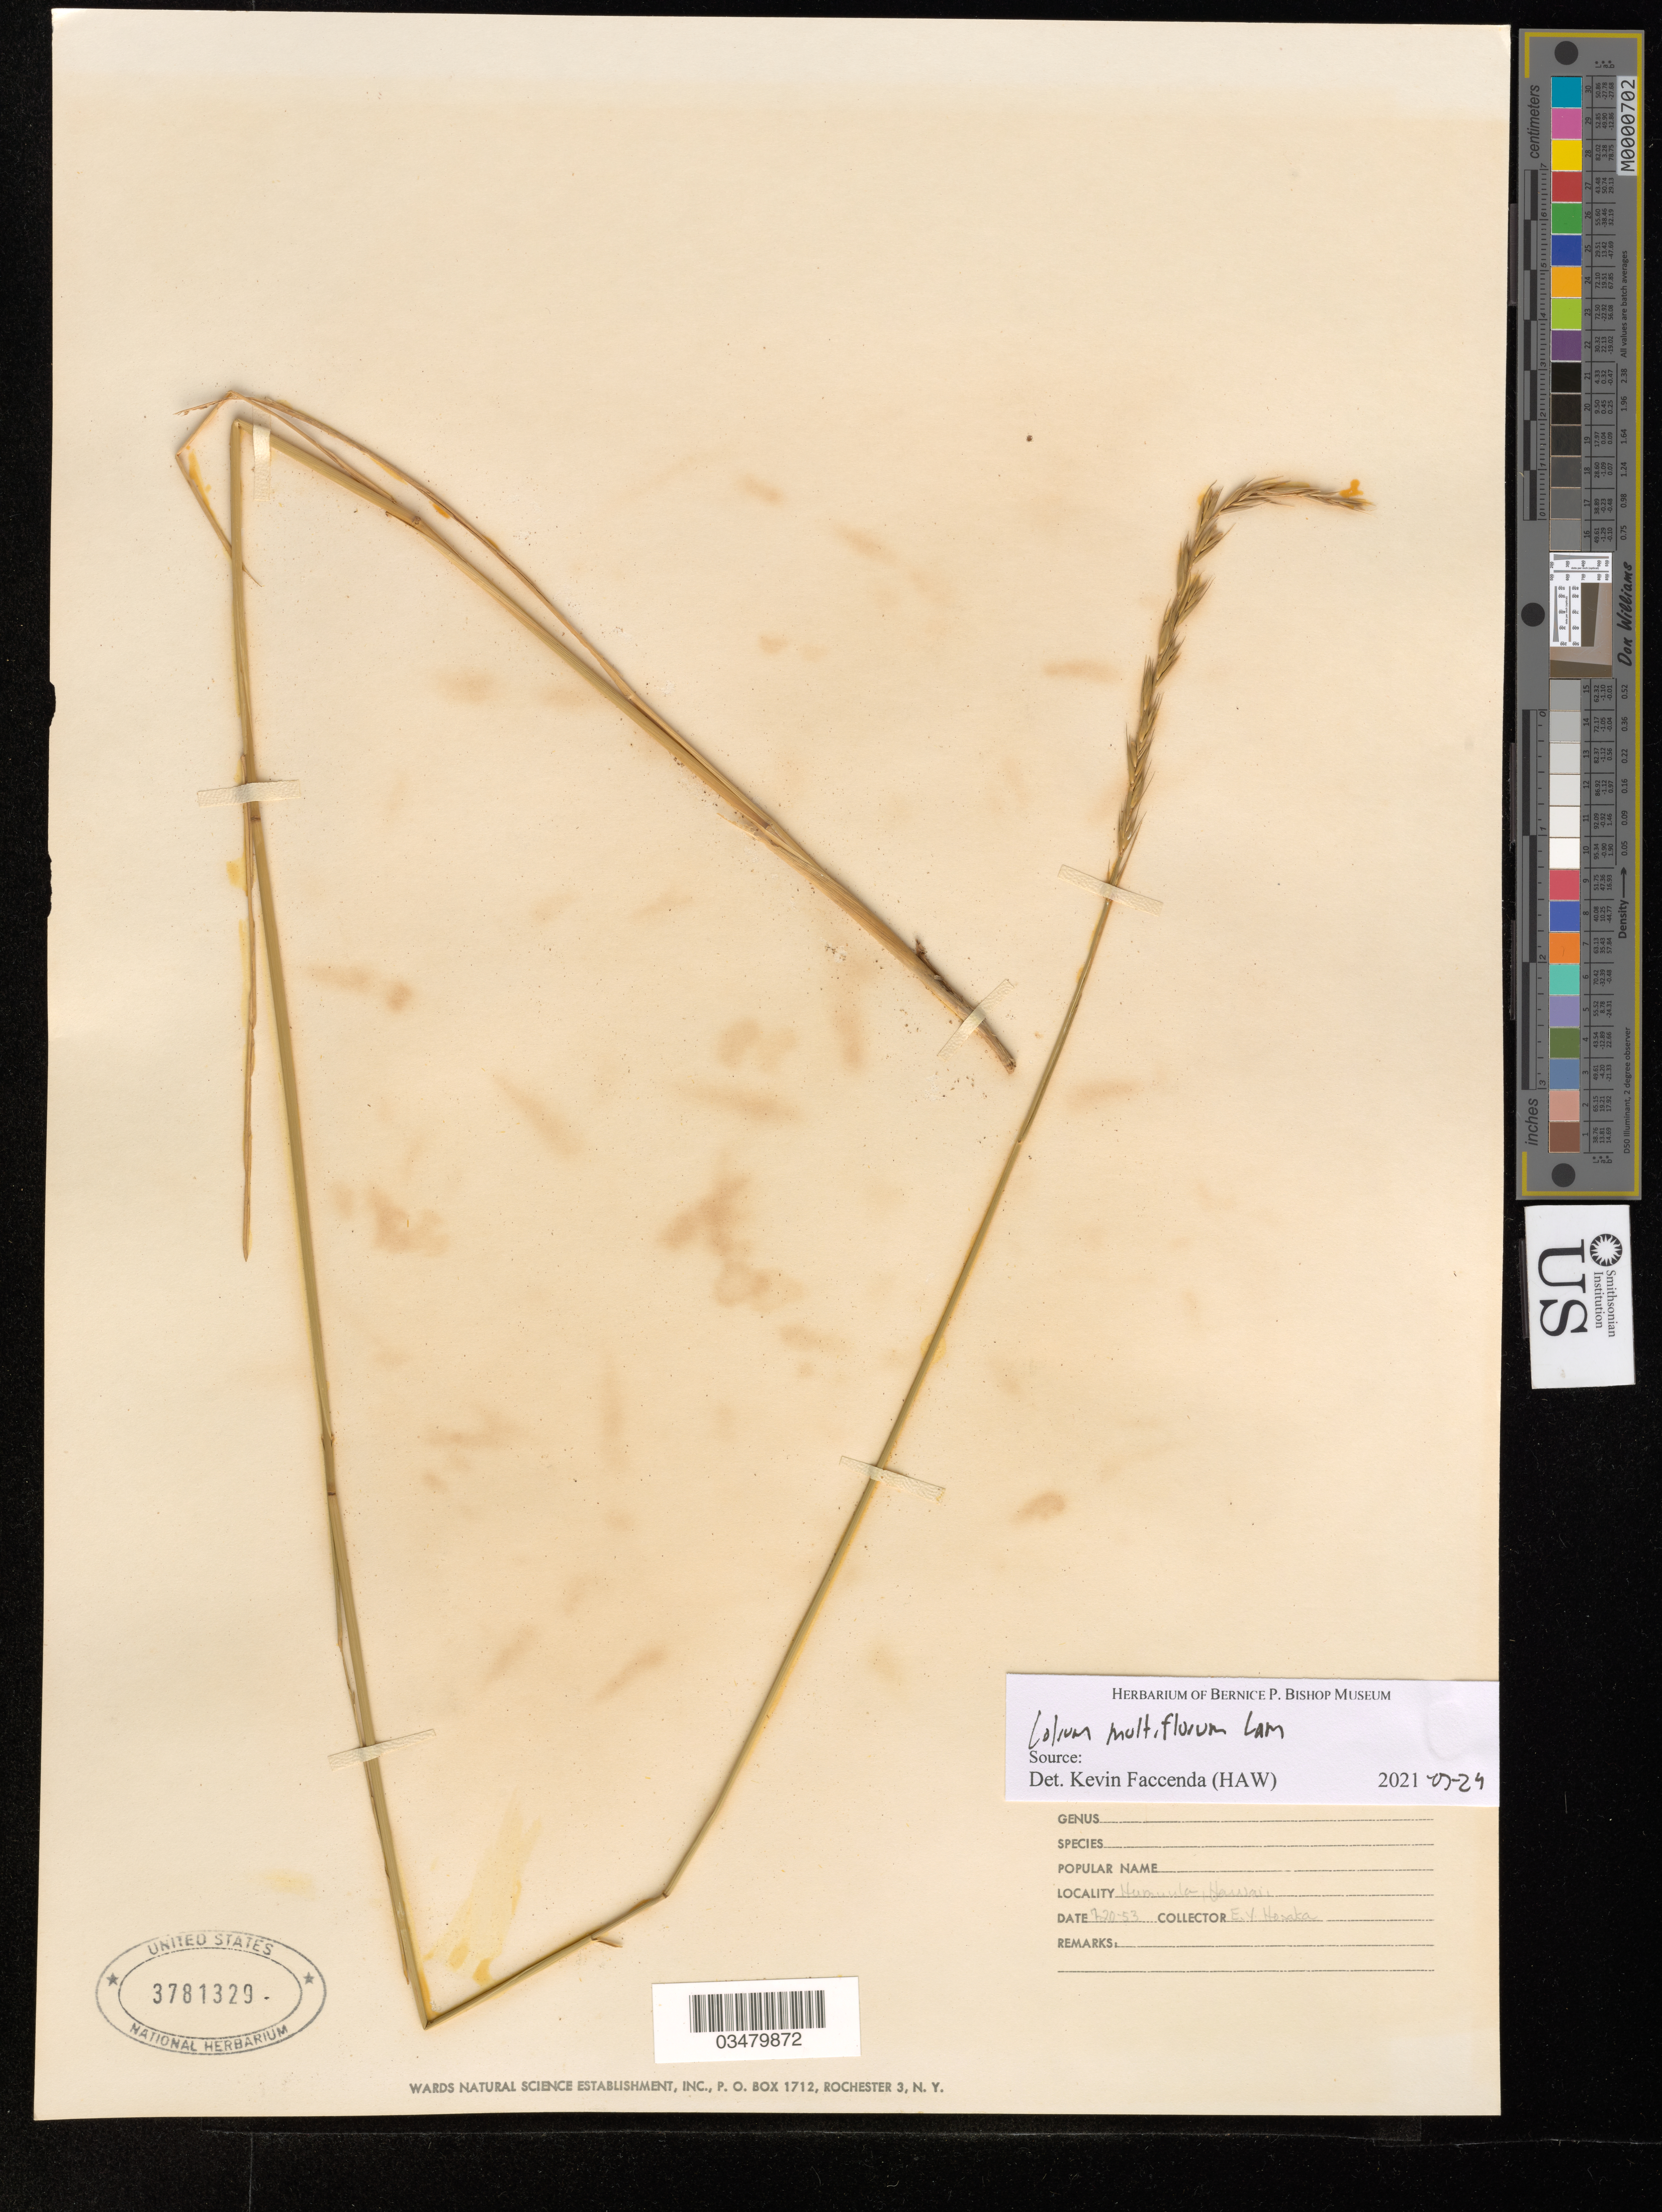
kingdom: Plantae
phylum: Tracheophyta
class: Liliopsida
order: Poales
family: Poaceae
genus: Lolium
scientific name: Lolium multiflorum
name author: Lam.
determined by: Faccenda, K.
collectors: E. Y. Hosaka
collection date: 1953-07-20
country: United States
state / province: Hawaii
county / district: Hawaii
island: Hawaii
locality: Humuula, Hawaii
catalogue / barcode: US 3781329